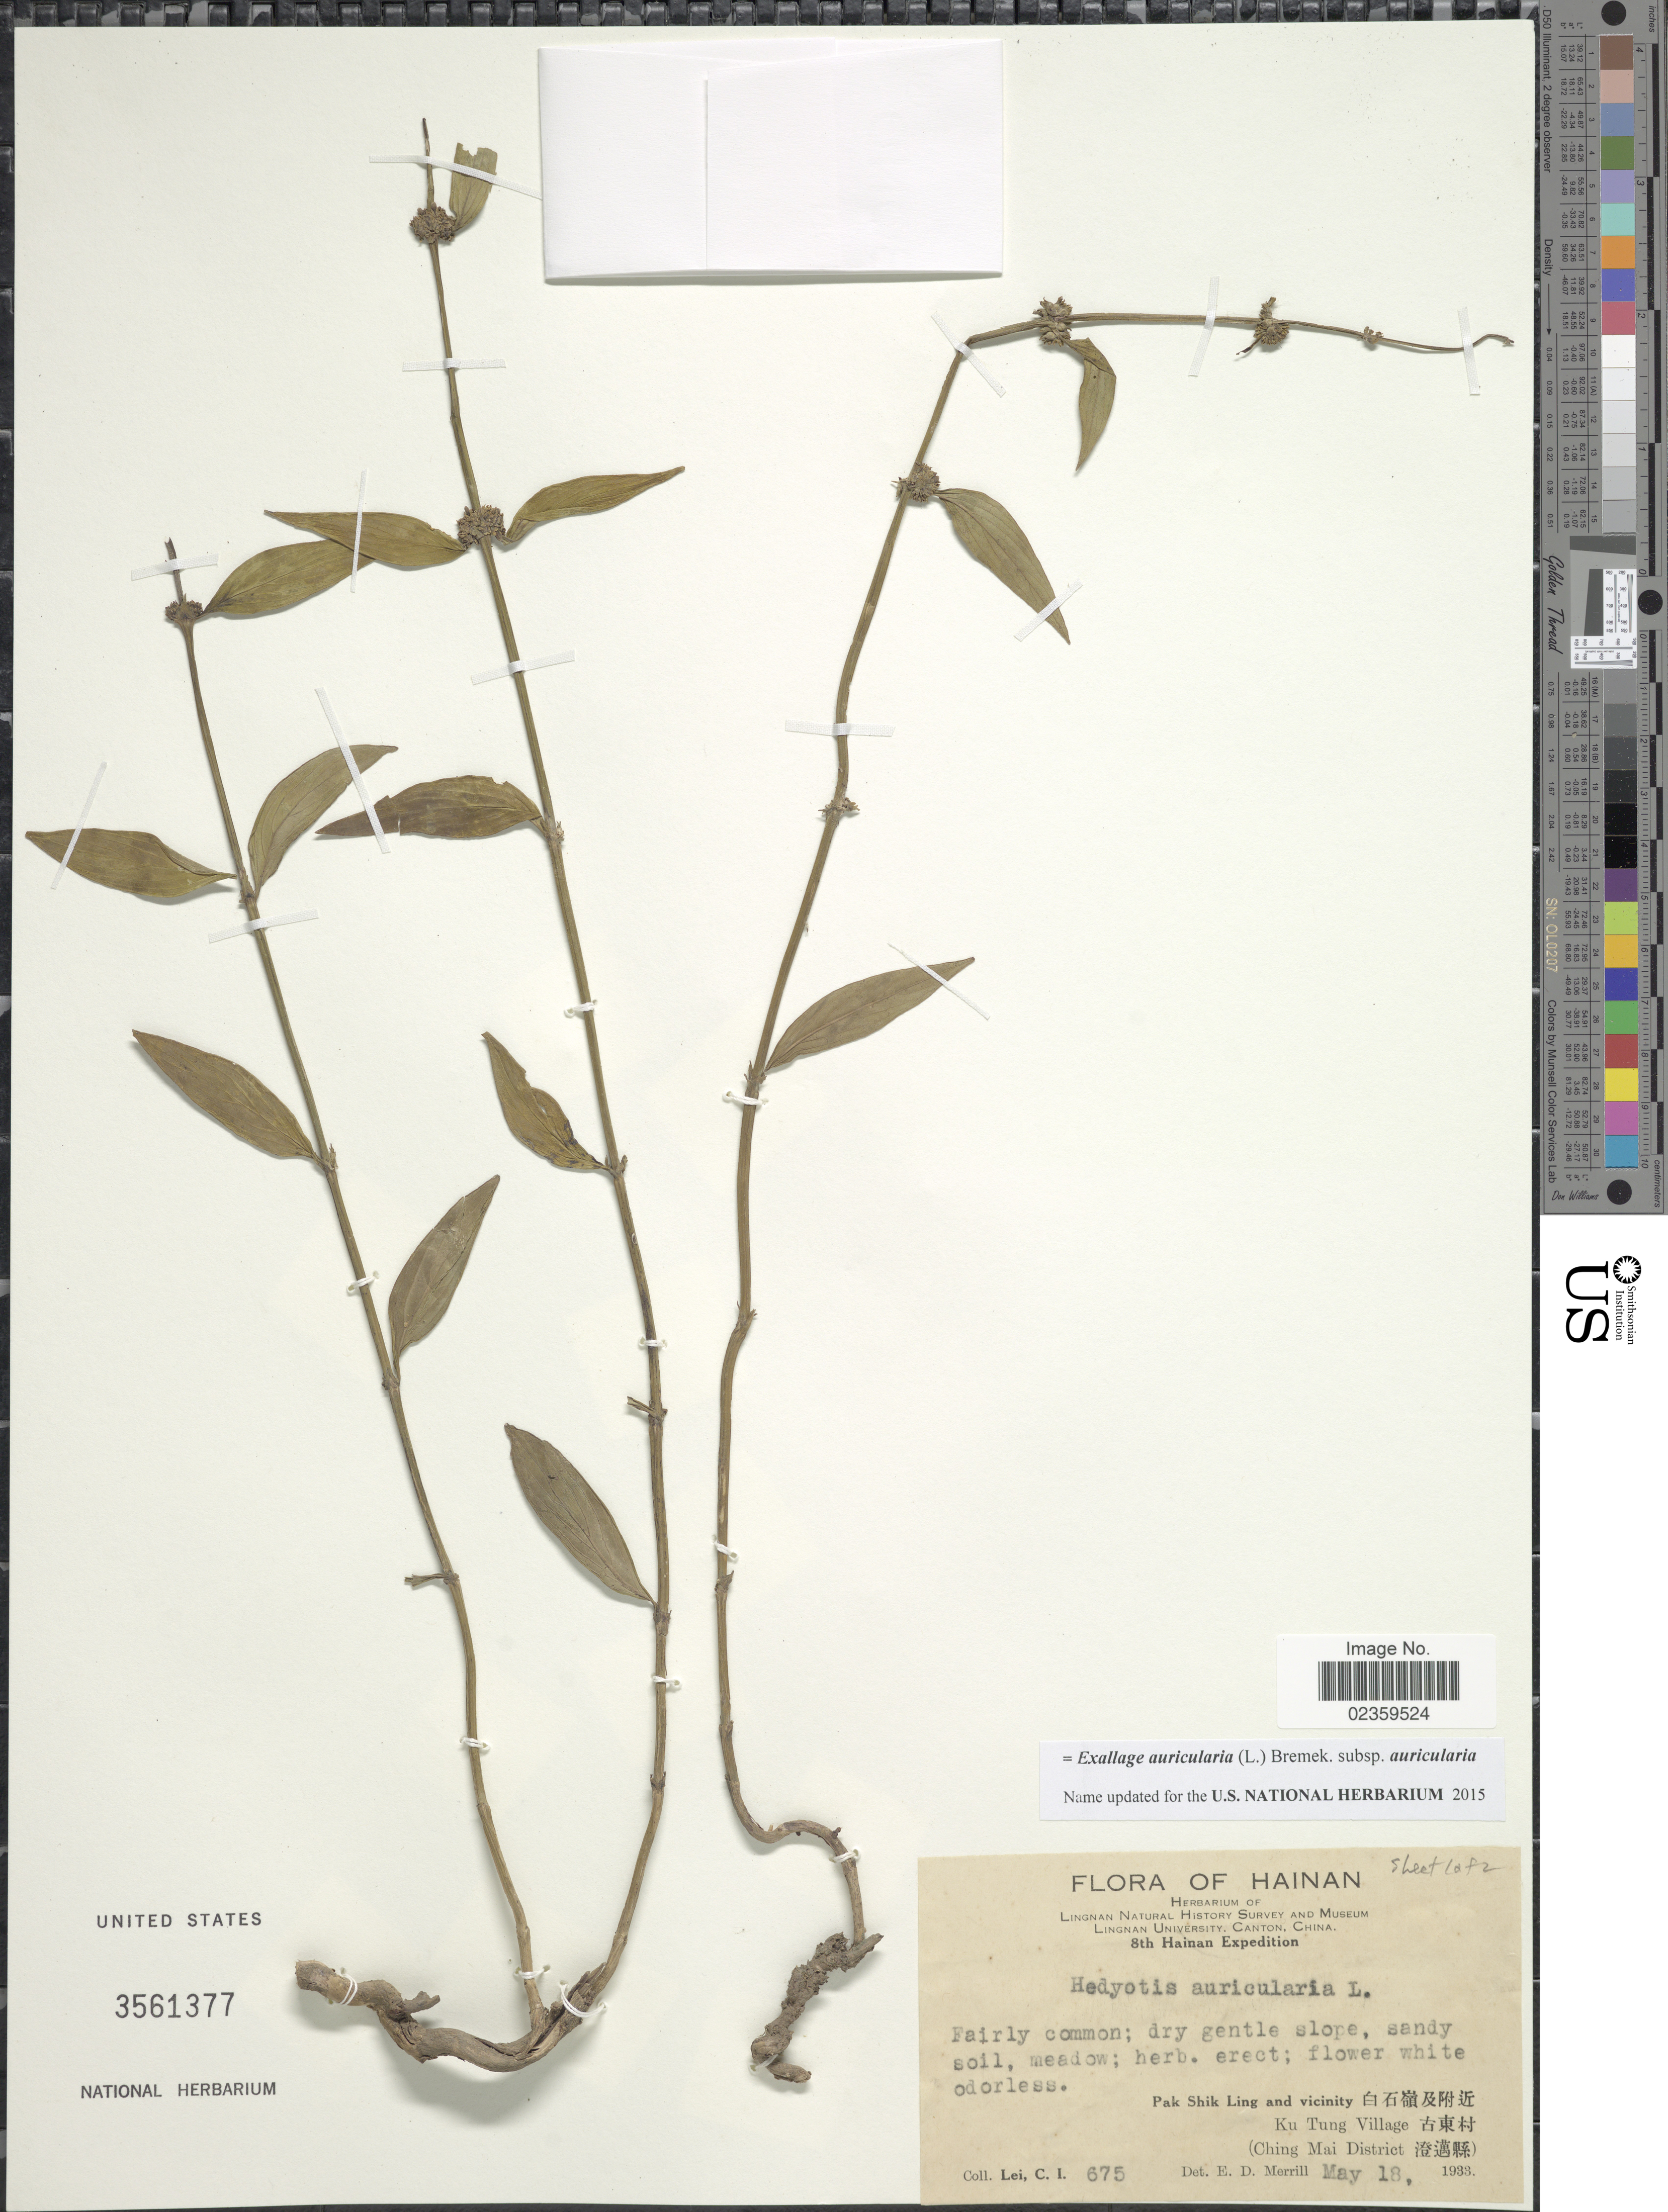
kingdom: Plantae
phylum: Tracheophyta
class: Magnoliopsida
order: Gentianales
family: Rubiaceae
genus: Exallage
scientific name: Exallage auricularia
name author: (L.) Bremek.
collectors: C. I. Lei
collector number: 675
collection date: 1933-05-18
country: China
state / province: Hainan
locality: Pak Shik and vicinity X. Ku Tung Village X. (Ching Mai District X)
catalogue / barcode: US 3561377